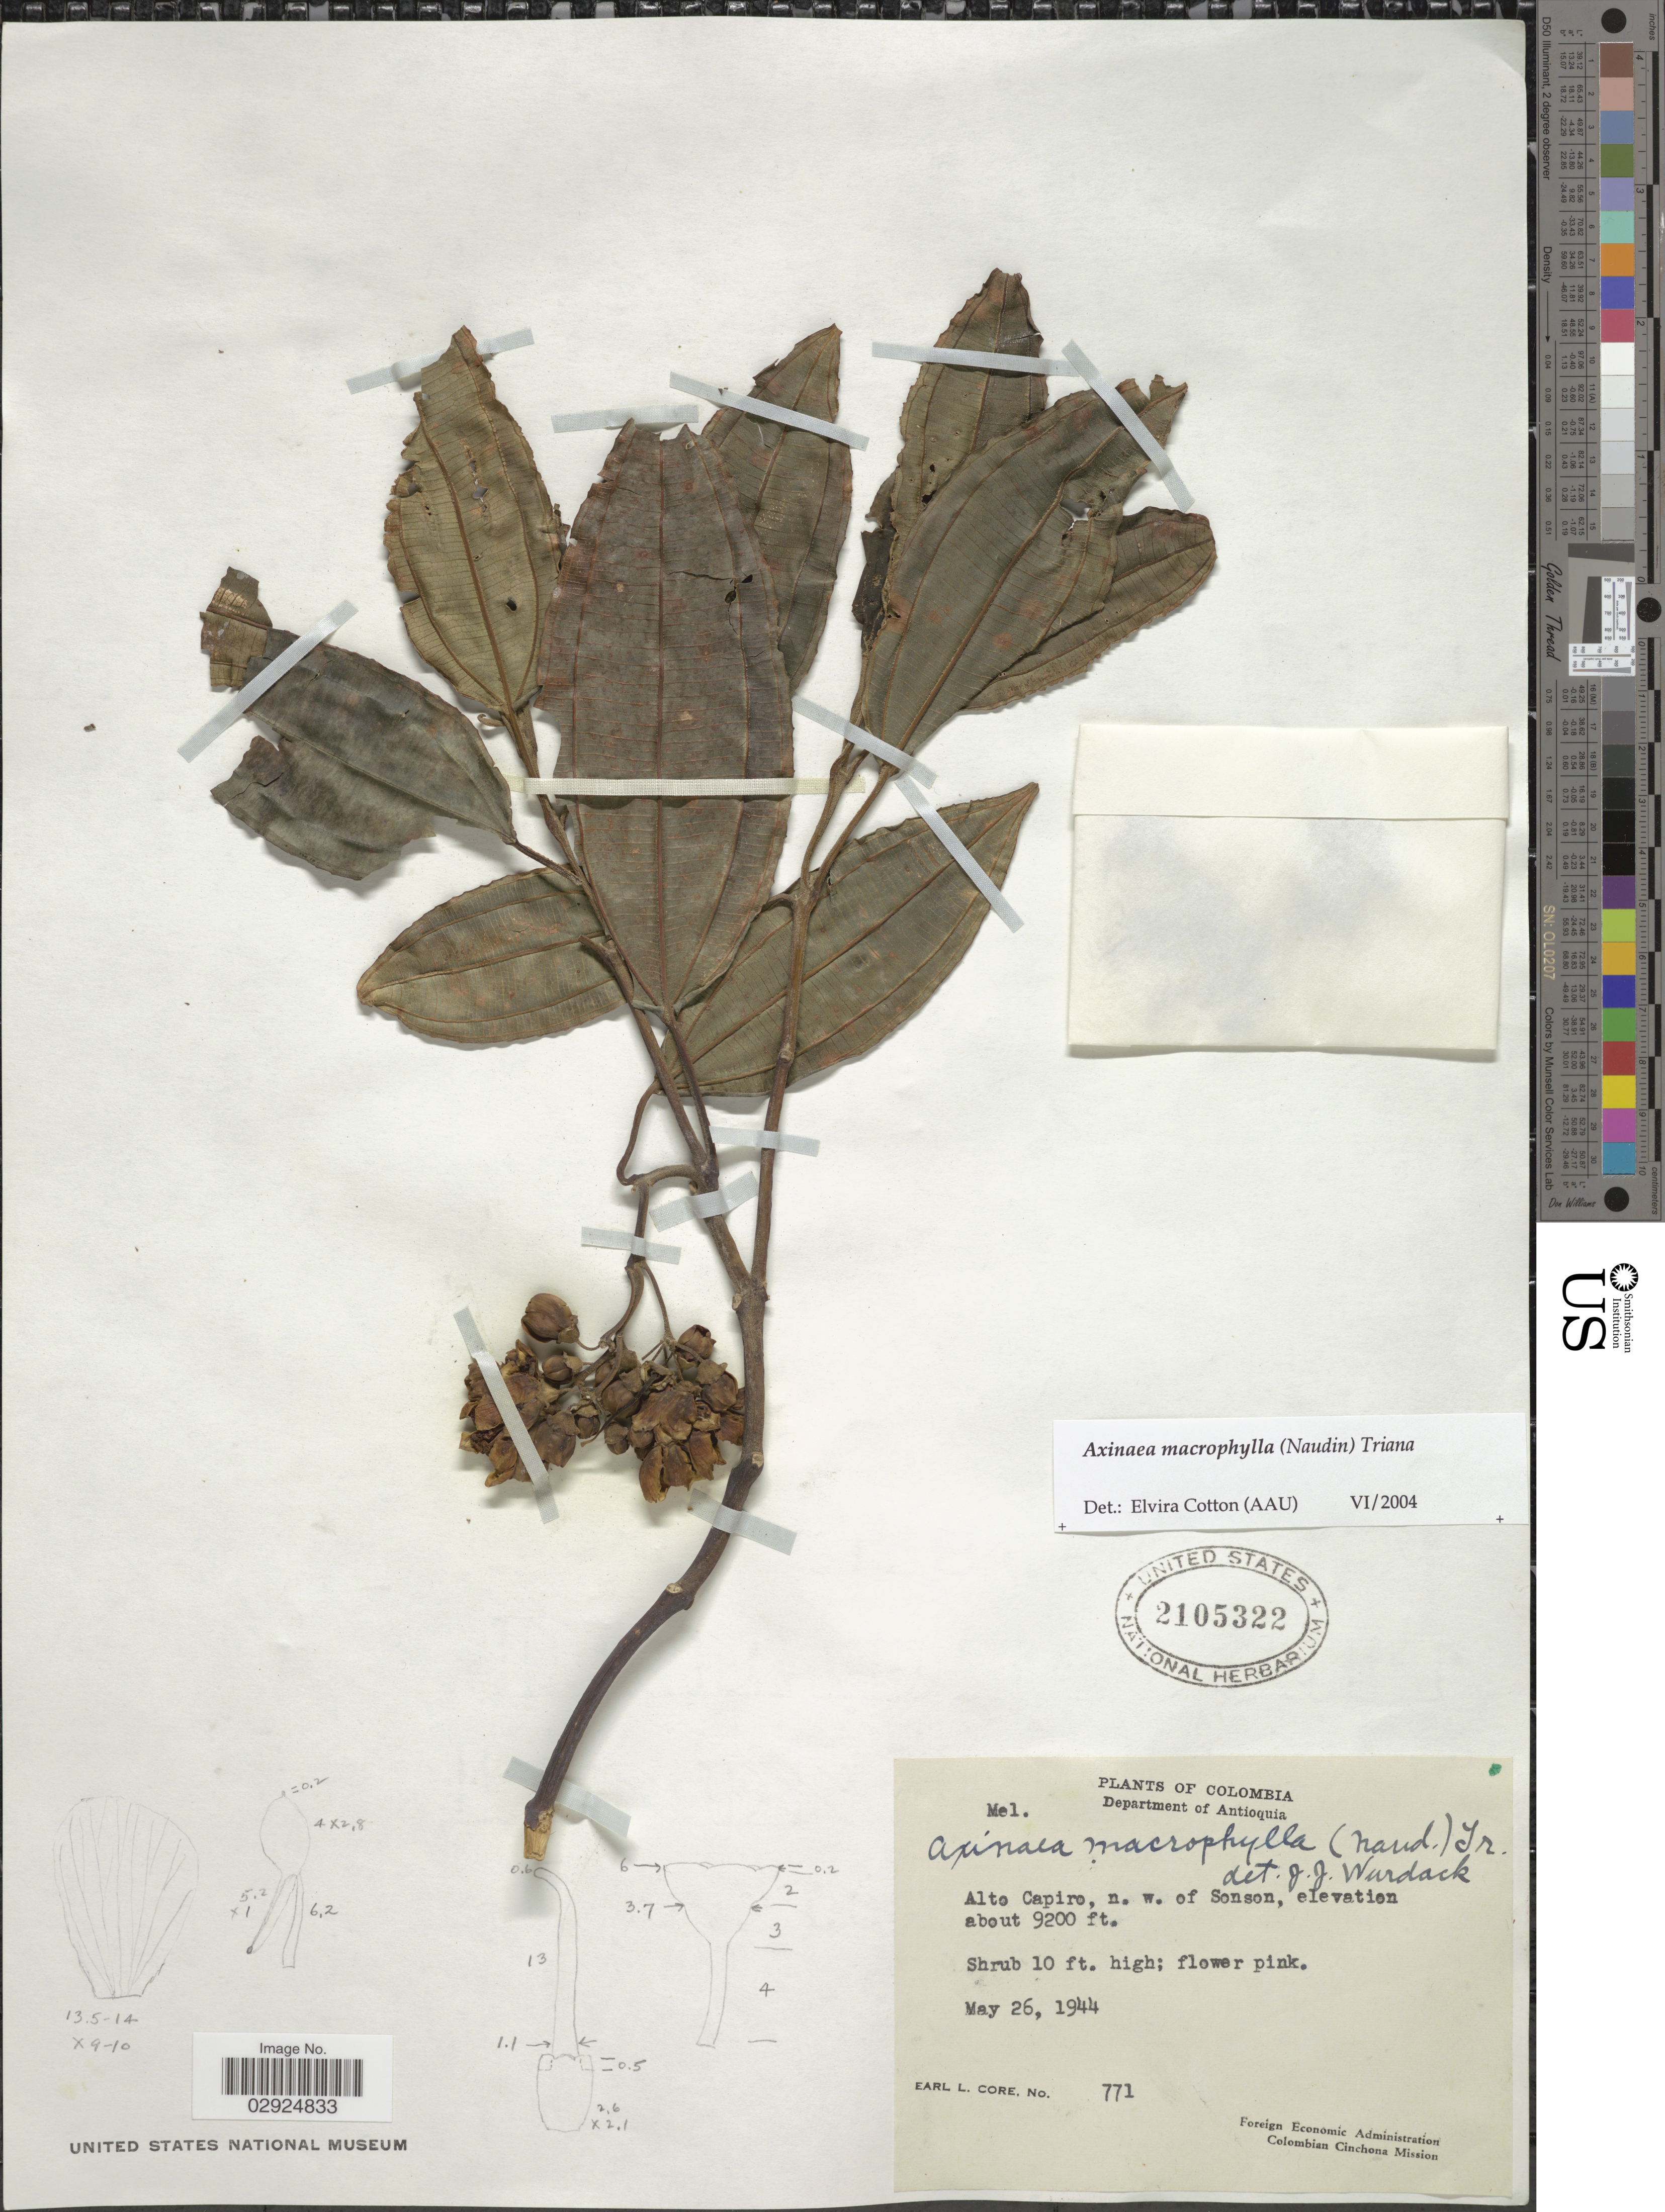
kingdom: Plantae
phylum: Tracheophyta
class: Magnoliopsida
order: Myrtales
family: Melastomataceae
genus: Axinaea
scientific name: Axinaea macrophylla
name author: (Naudin) Triana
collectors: E. L. Core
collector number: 771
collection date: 1944-05-26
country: Colombia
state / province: Antioquia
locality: Department of Antioquia. Alto Capiro, n.w. of Sonson.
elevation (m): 2804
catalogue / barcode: US 2105322